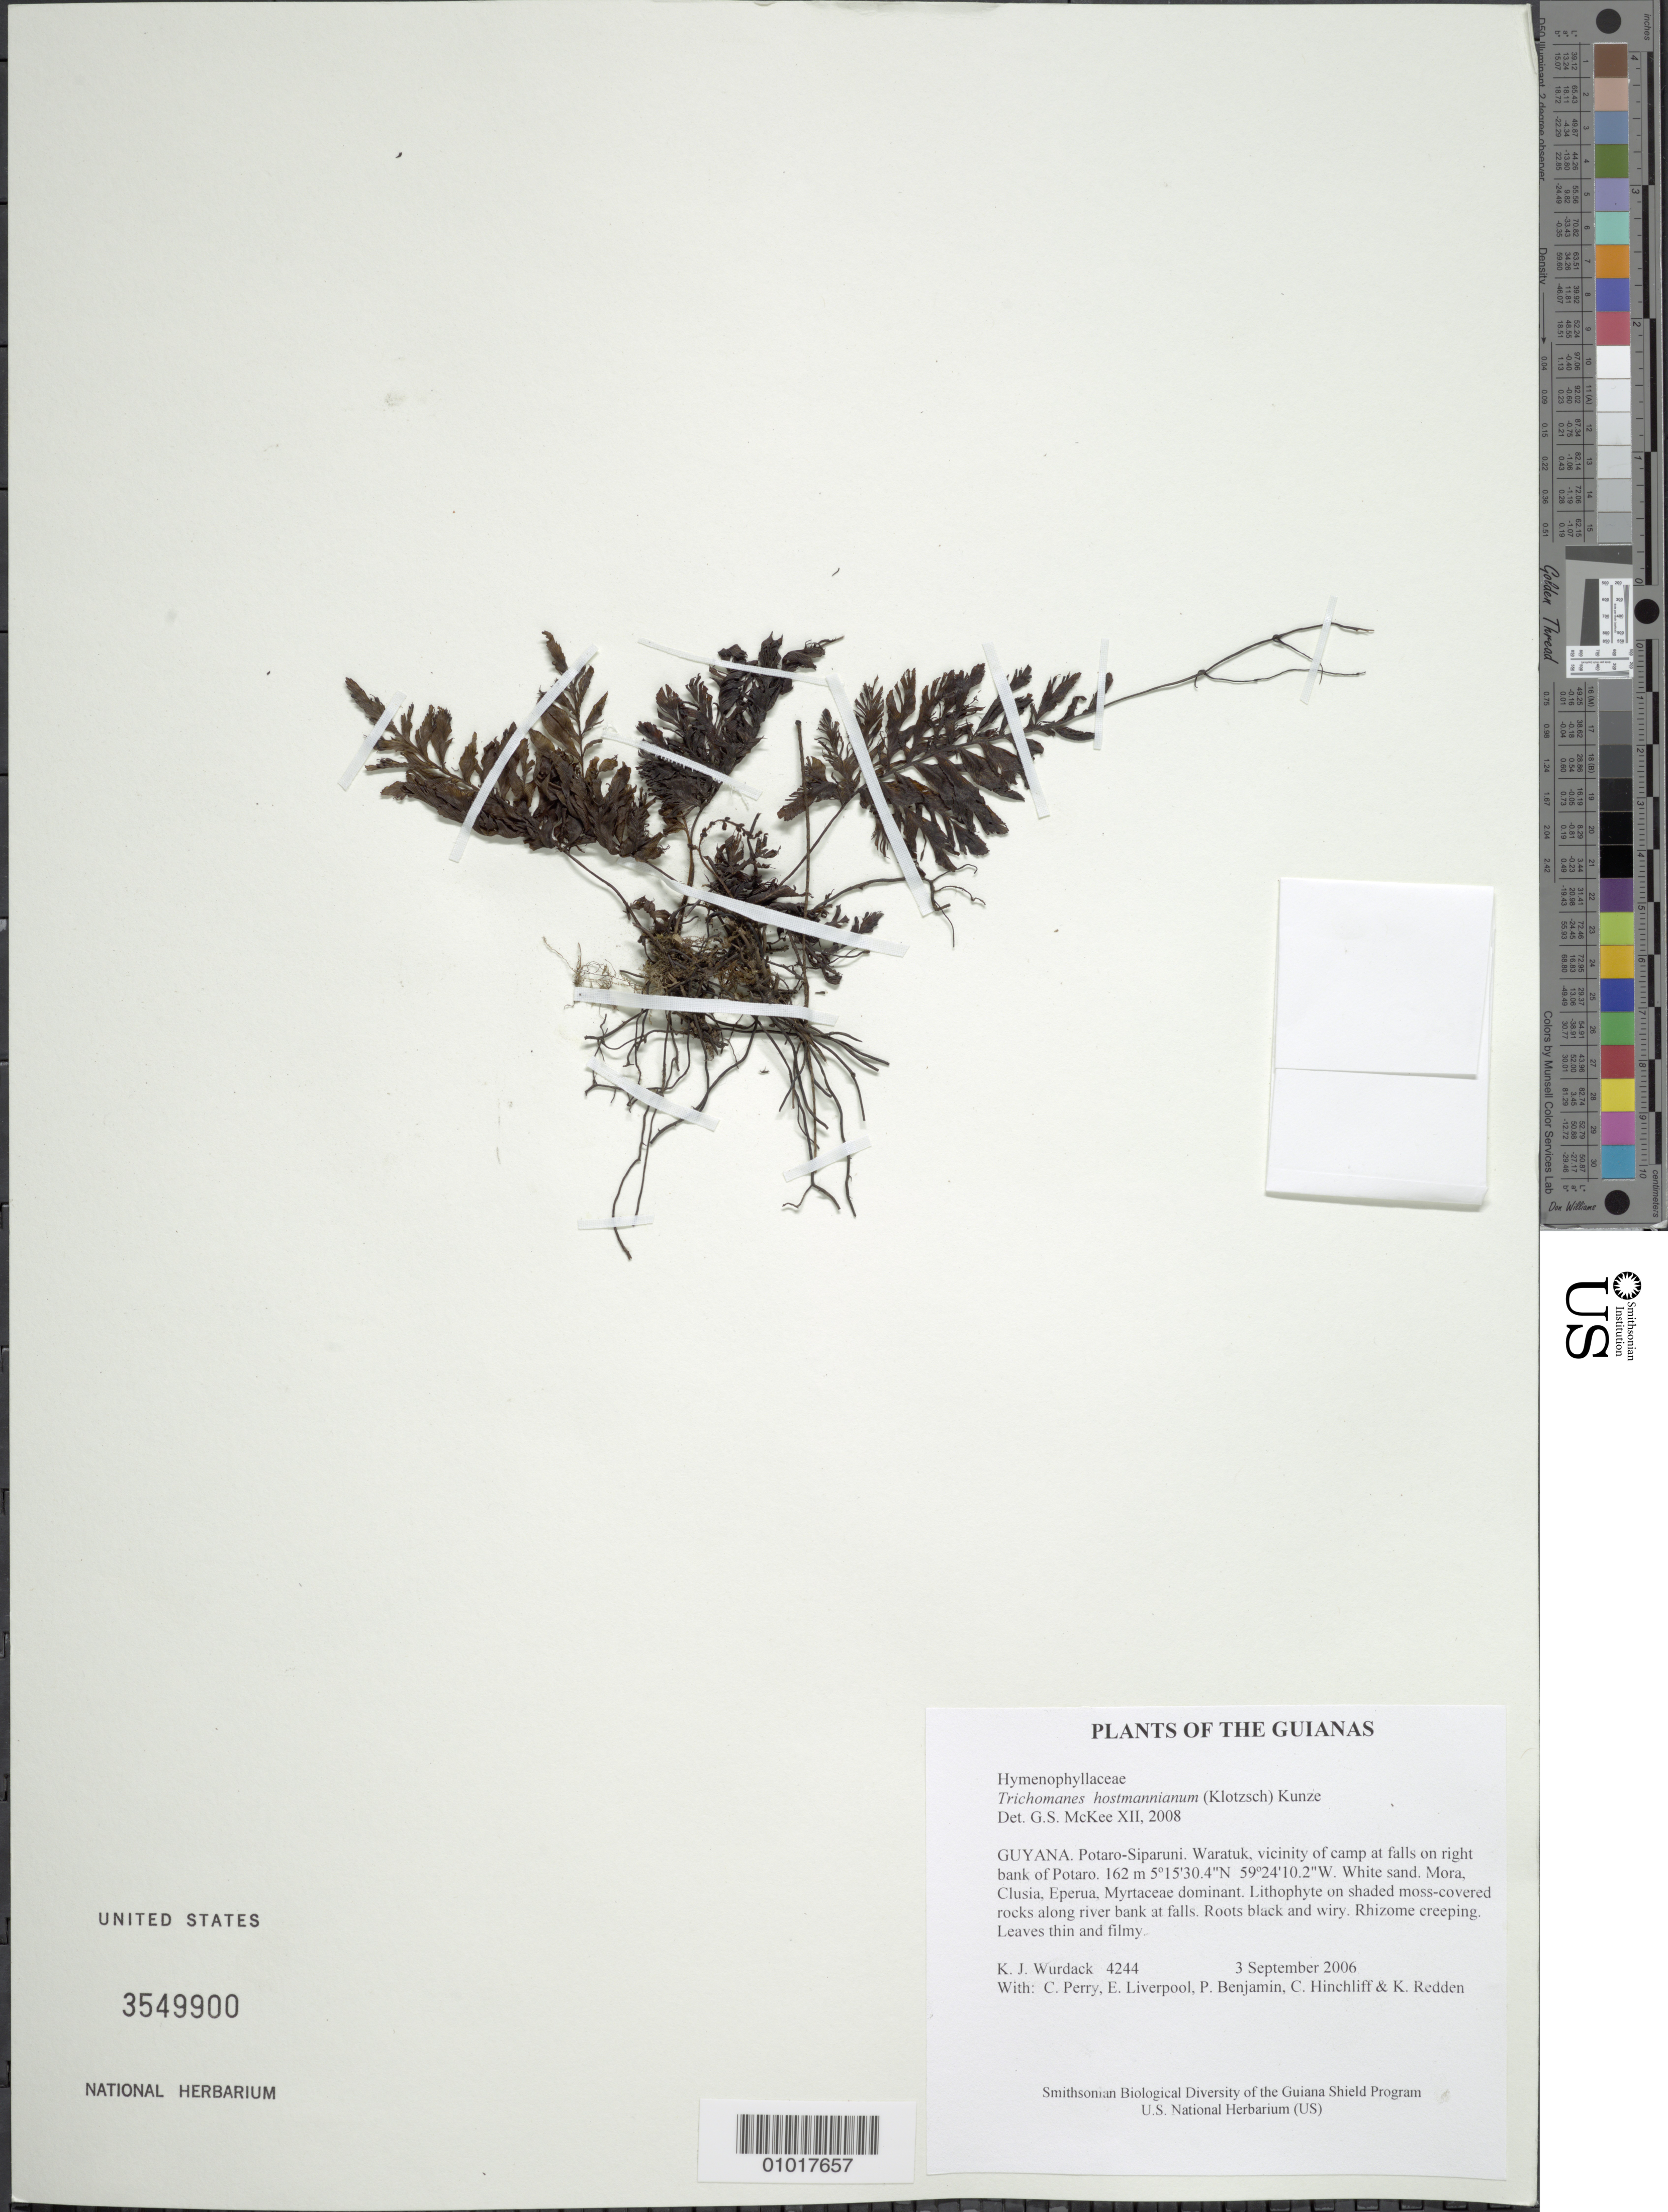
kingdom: Plantae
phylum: Tracheophyta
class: Polypodiopsida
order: Hymenophyllales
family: Hymenophyllaceae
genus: Trichomanes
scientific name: Trichomanes hostmannianum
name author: (Klotzsch) Kunze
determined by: McKee, G. S., (US), NMNH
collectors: K. Wurdack, C. Perry, E. Liverpool, P. Benjamin, C. E. Hinchliff & K. M. Redden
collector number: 4244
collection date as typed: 3 September 2006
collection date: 2006-09-03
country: Guyana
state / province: Potaro-Siparuni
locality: Waratuk, vicinity of camp at falls on right bank of Potaro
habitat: White sand. Mora, Clusia, Eperua, Myrtaceae dominant.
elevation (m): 162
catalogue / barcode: US 3549900